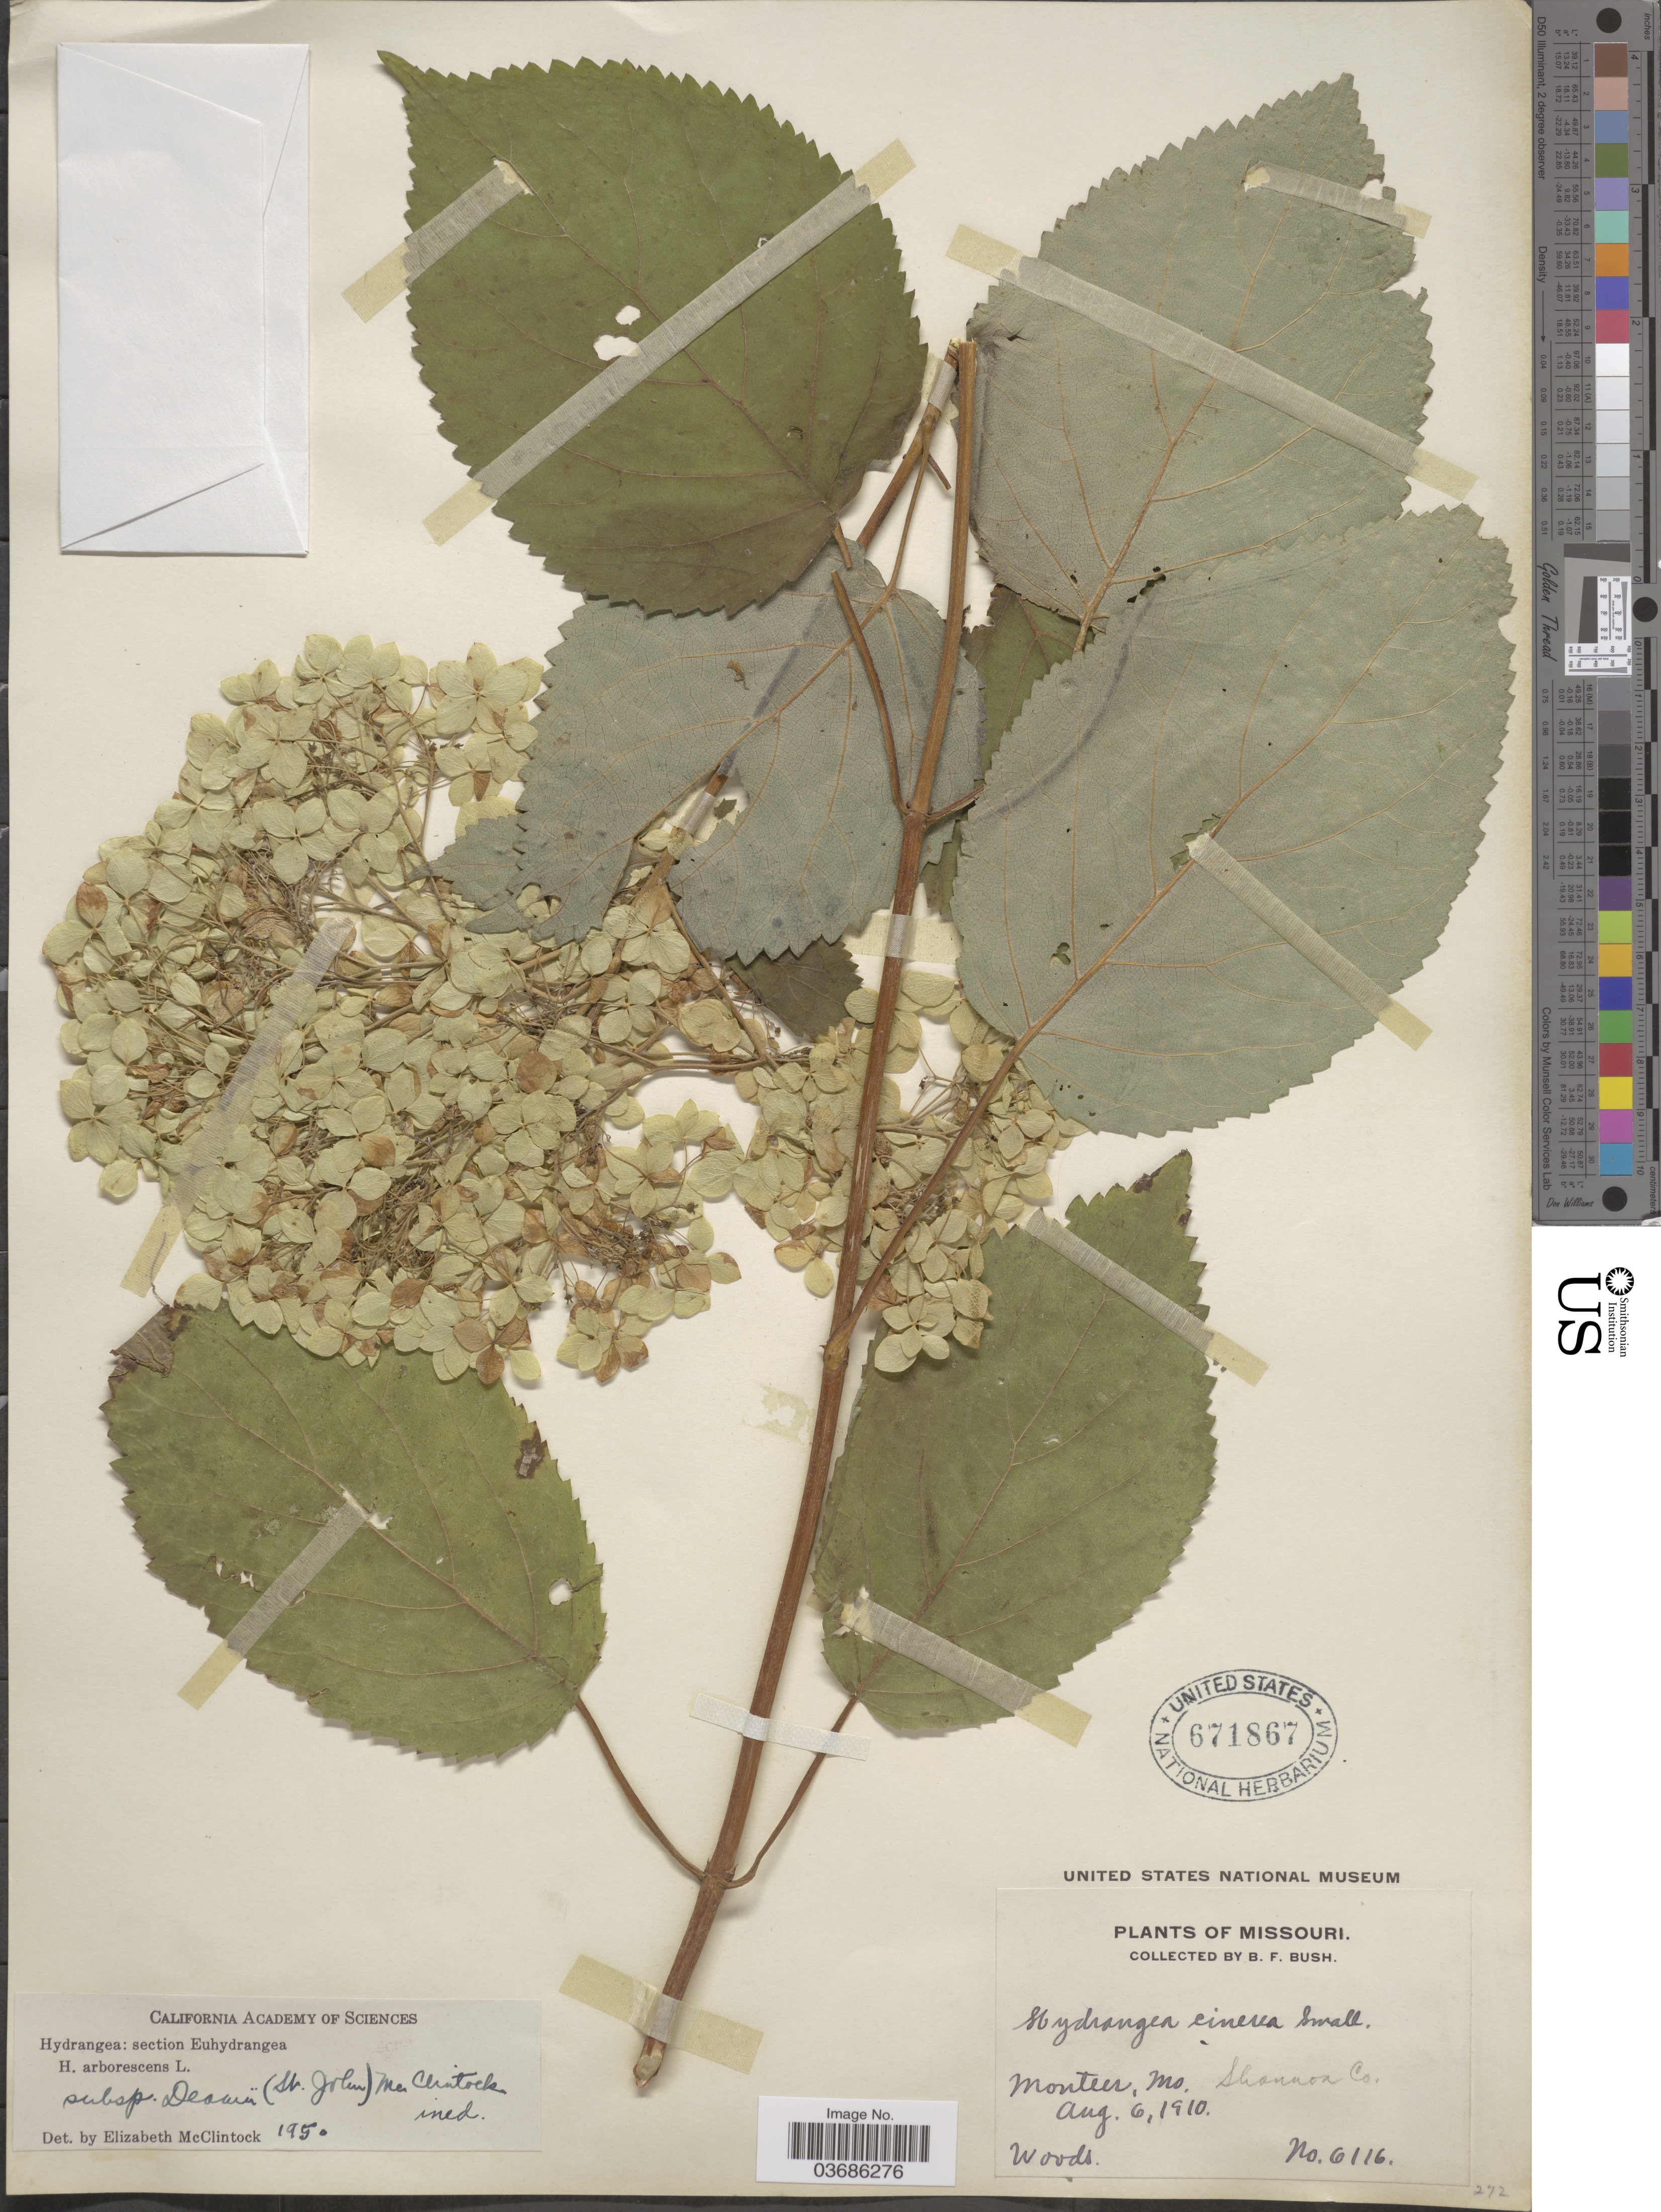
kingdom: Plantae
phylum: Tracheophyta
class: Magnoliopsida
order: Cornales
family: Hydrangeaceae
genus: Hydrangea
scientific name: Hydrangea arborescens var. deamii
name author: H. St. John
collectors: B. F. Bush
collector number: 6116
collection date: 1910-08-06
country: United States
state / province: Missouri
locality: Monteer. Shannon Co.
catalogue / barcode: US 671867